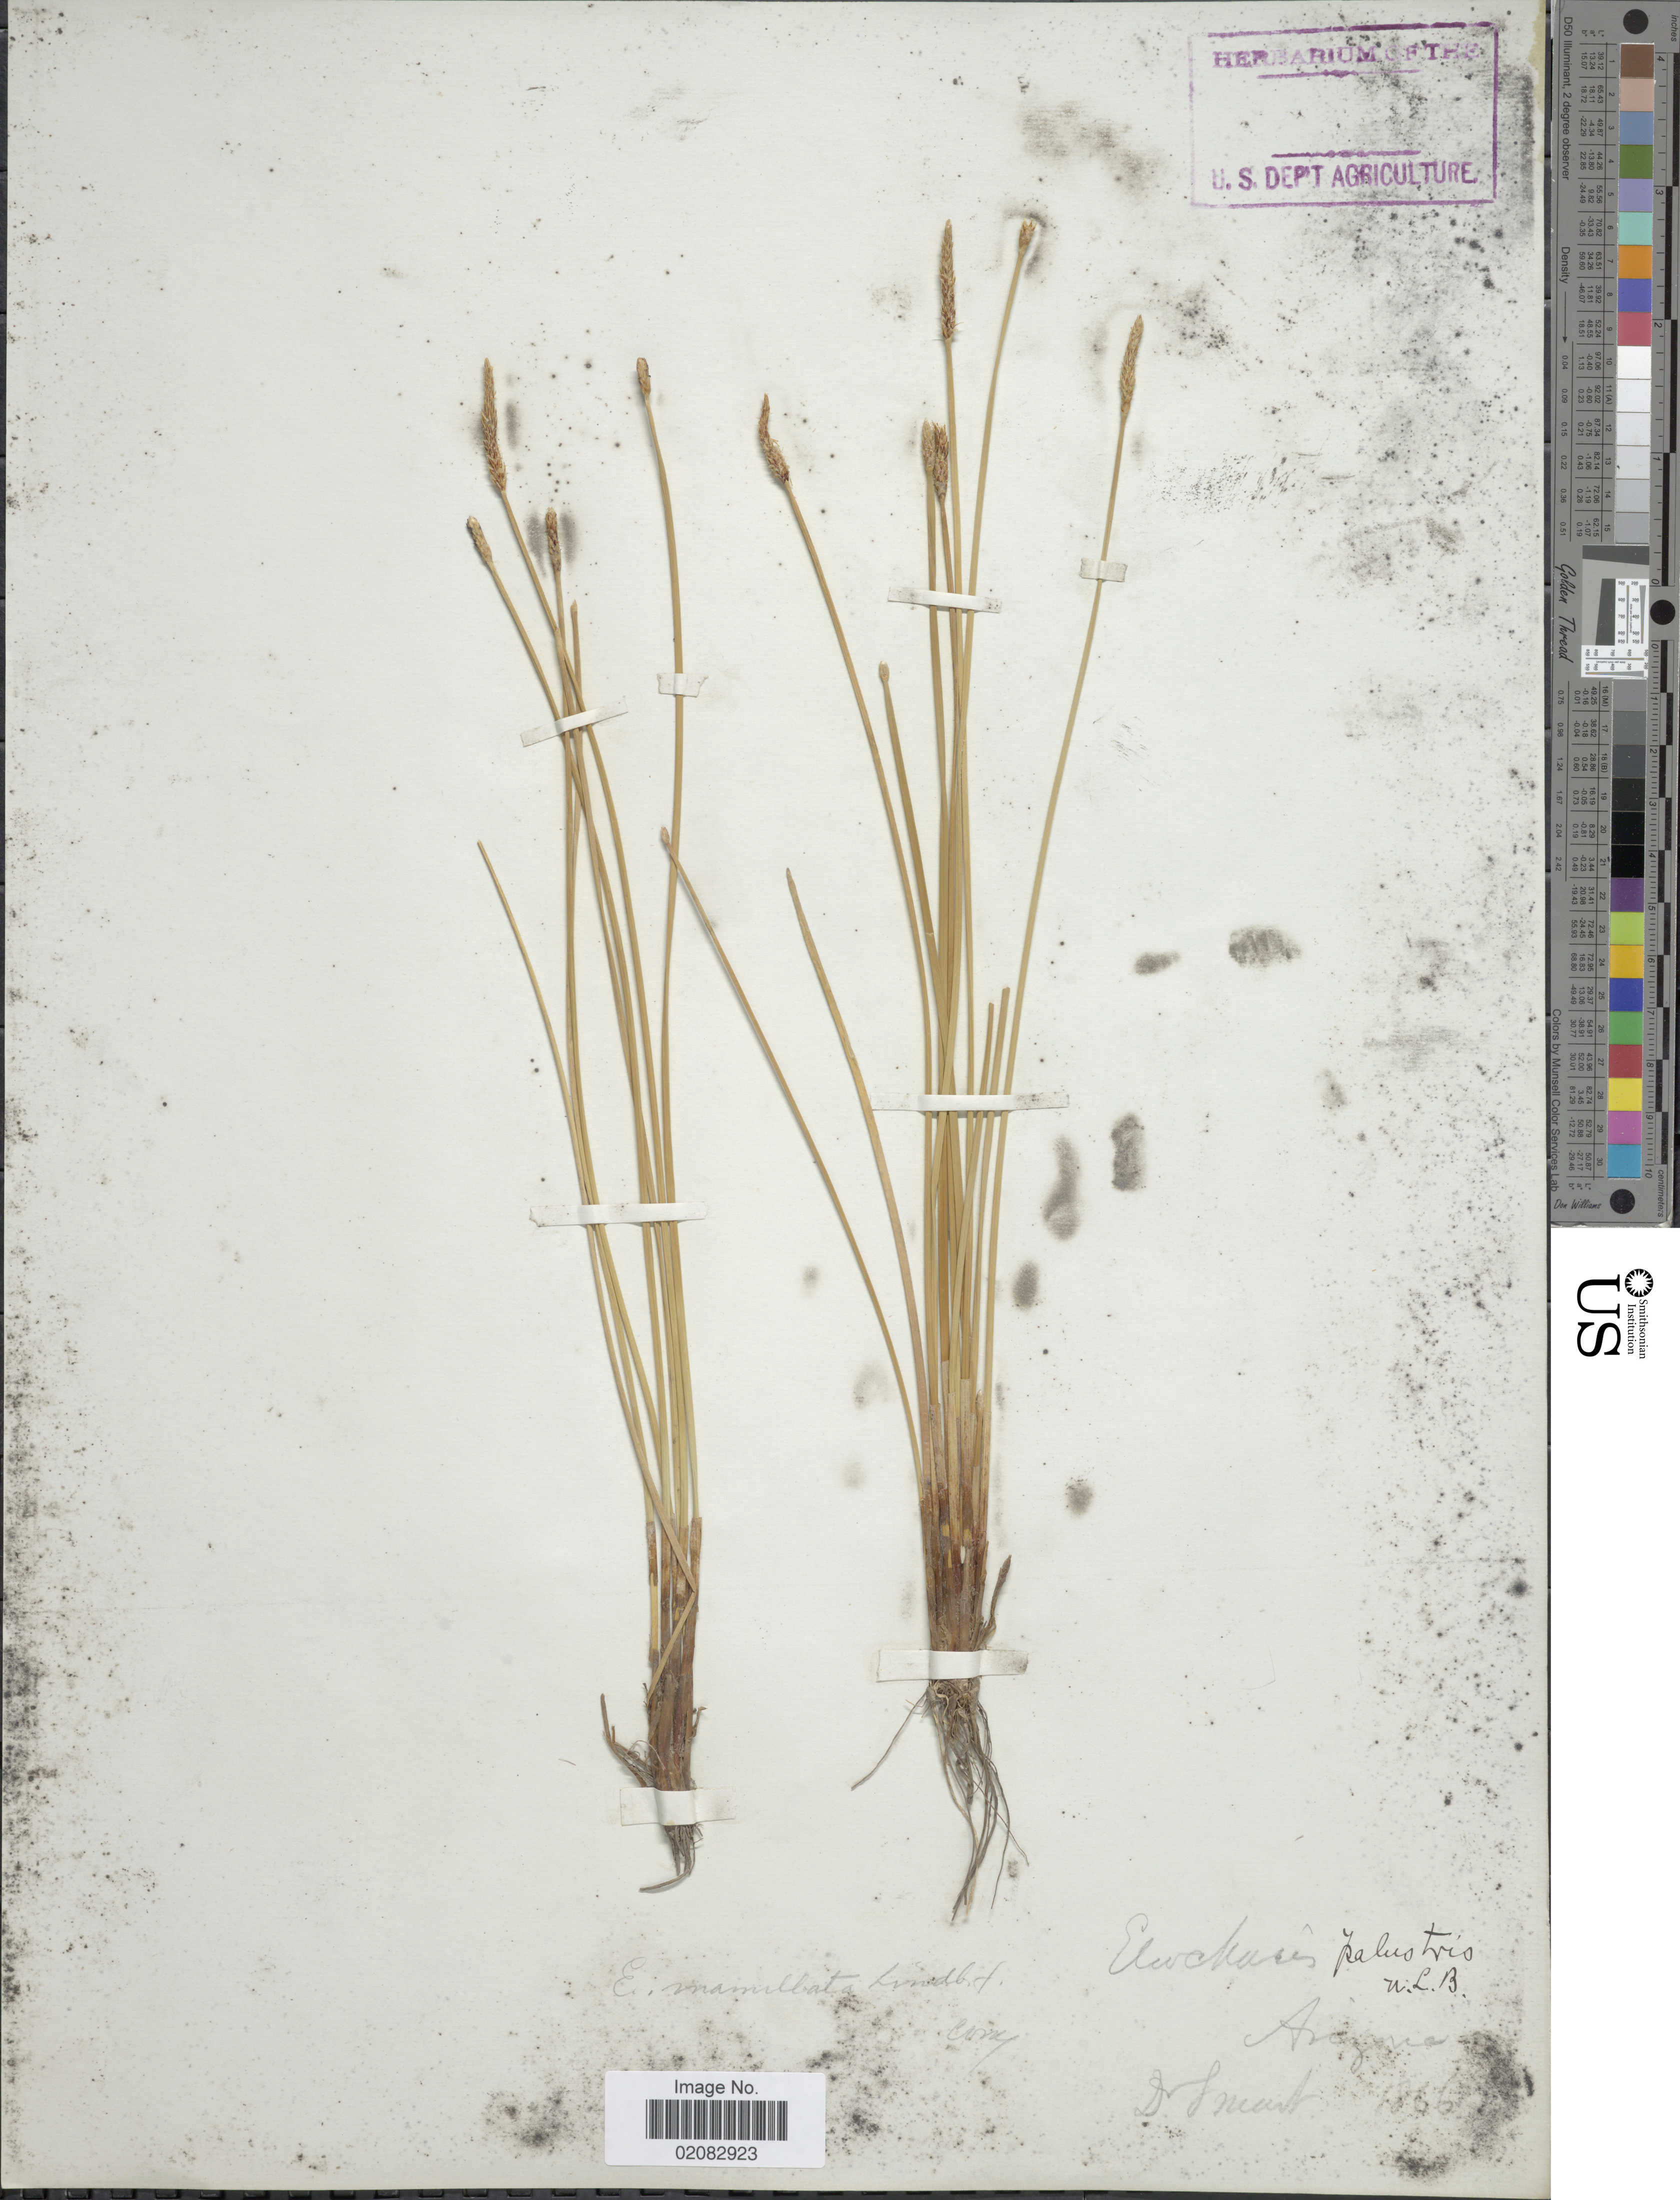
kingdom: Plantae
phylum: Tracheophyta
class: Liliopsida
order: Poales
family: Cyperaceae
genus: Eleocharis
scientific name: Eleocharis macrostachya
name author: Britton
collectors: D. Mart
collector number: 1866?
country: United States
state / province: Arizona